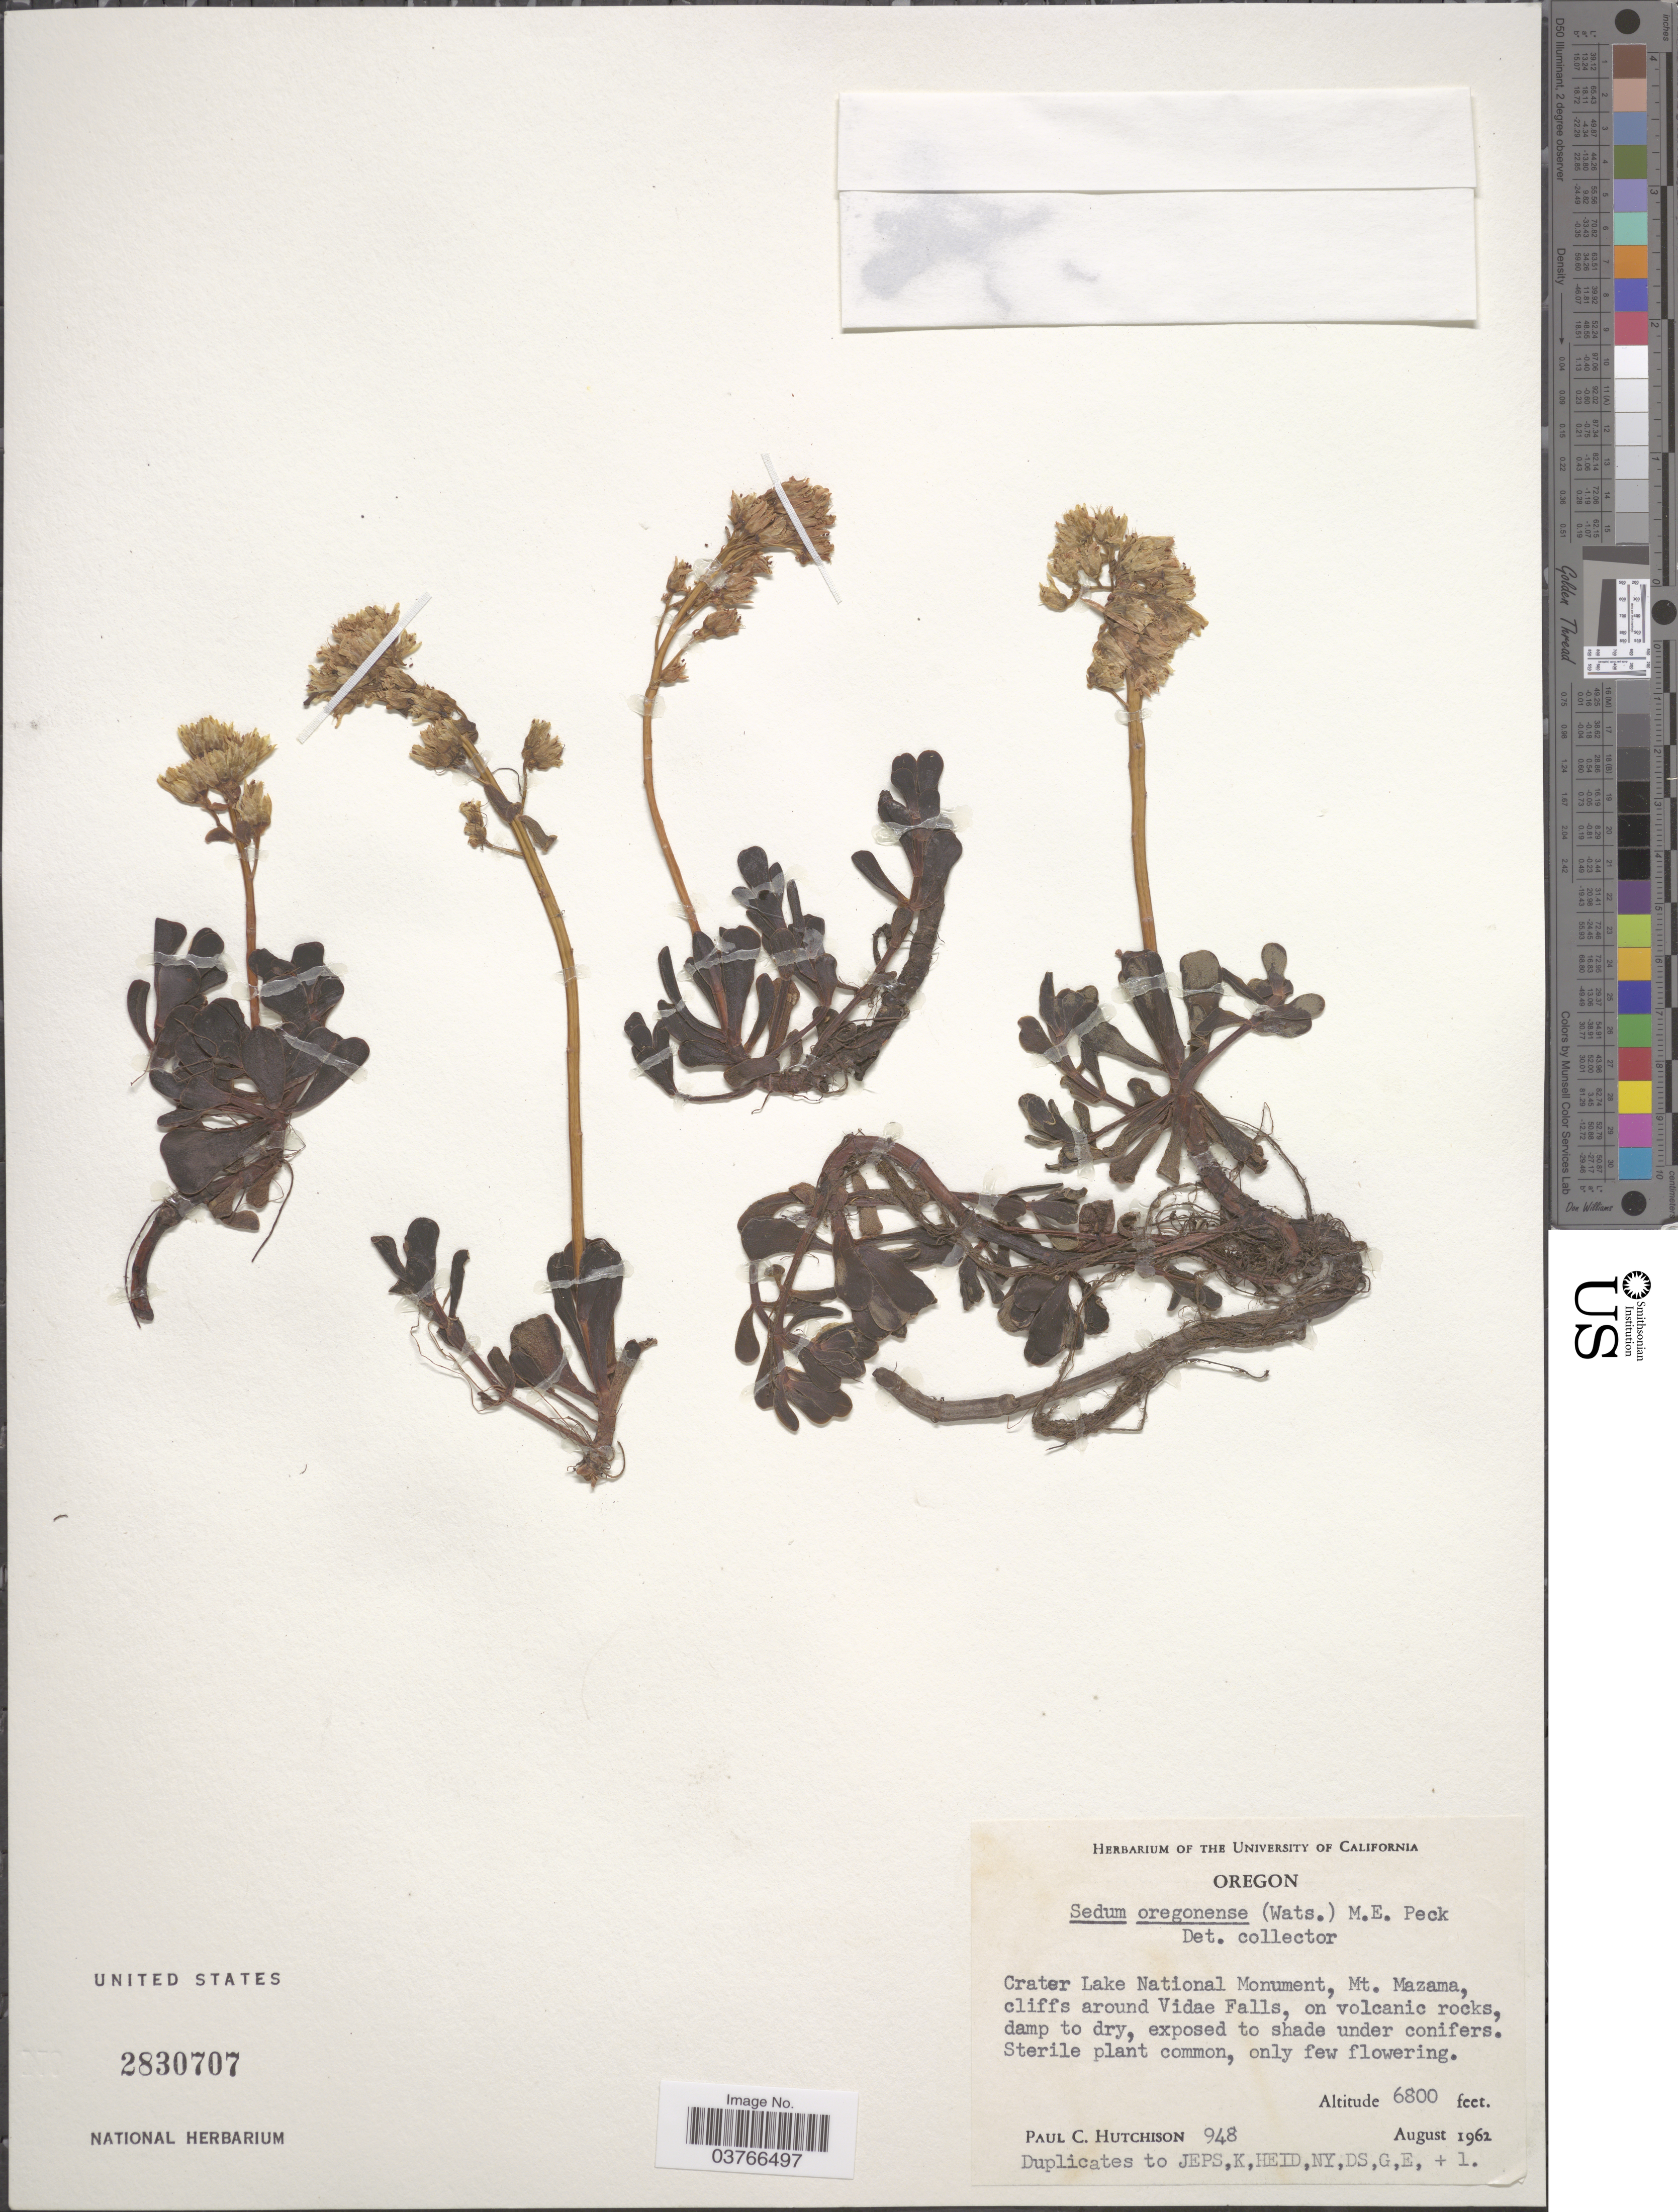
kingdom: Plantae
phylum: Tracheophyta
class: Magnoliopsida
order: Saxifragales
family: Crassulaceae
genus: Sedum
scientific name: Sedum oregonense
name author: (S. Watson) M. Peck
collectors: P. C. Hutchison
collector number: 948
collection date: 1962-08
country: United States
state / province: Oregon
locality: Crater Lake National Monument, Mt. Mazama, cliffs around Vidae Falls, on volcanic rocks.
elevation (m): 2073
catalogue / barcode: US 2830707